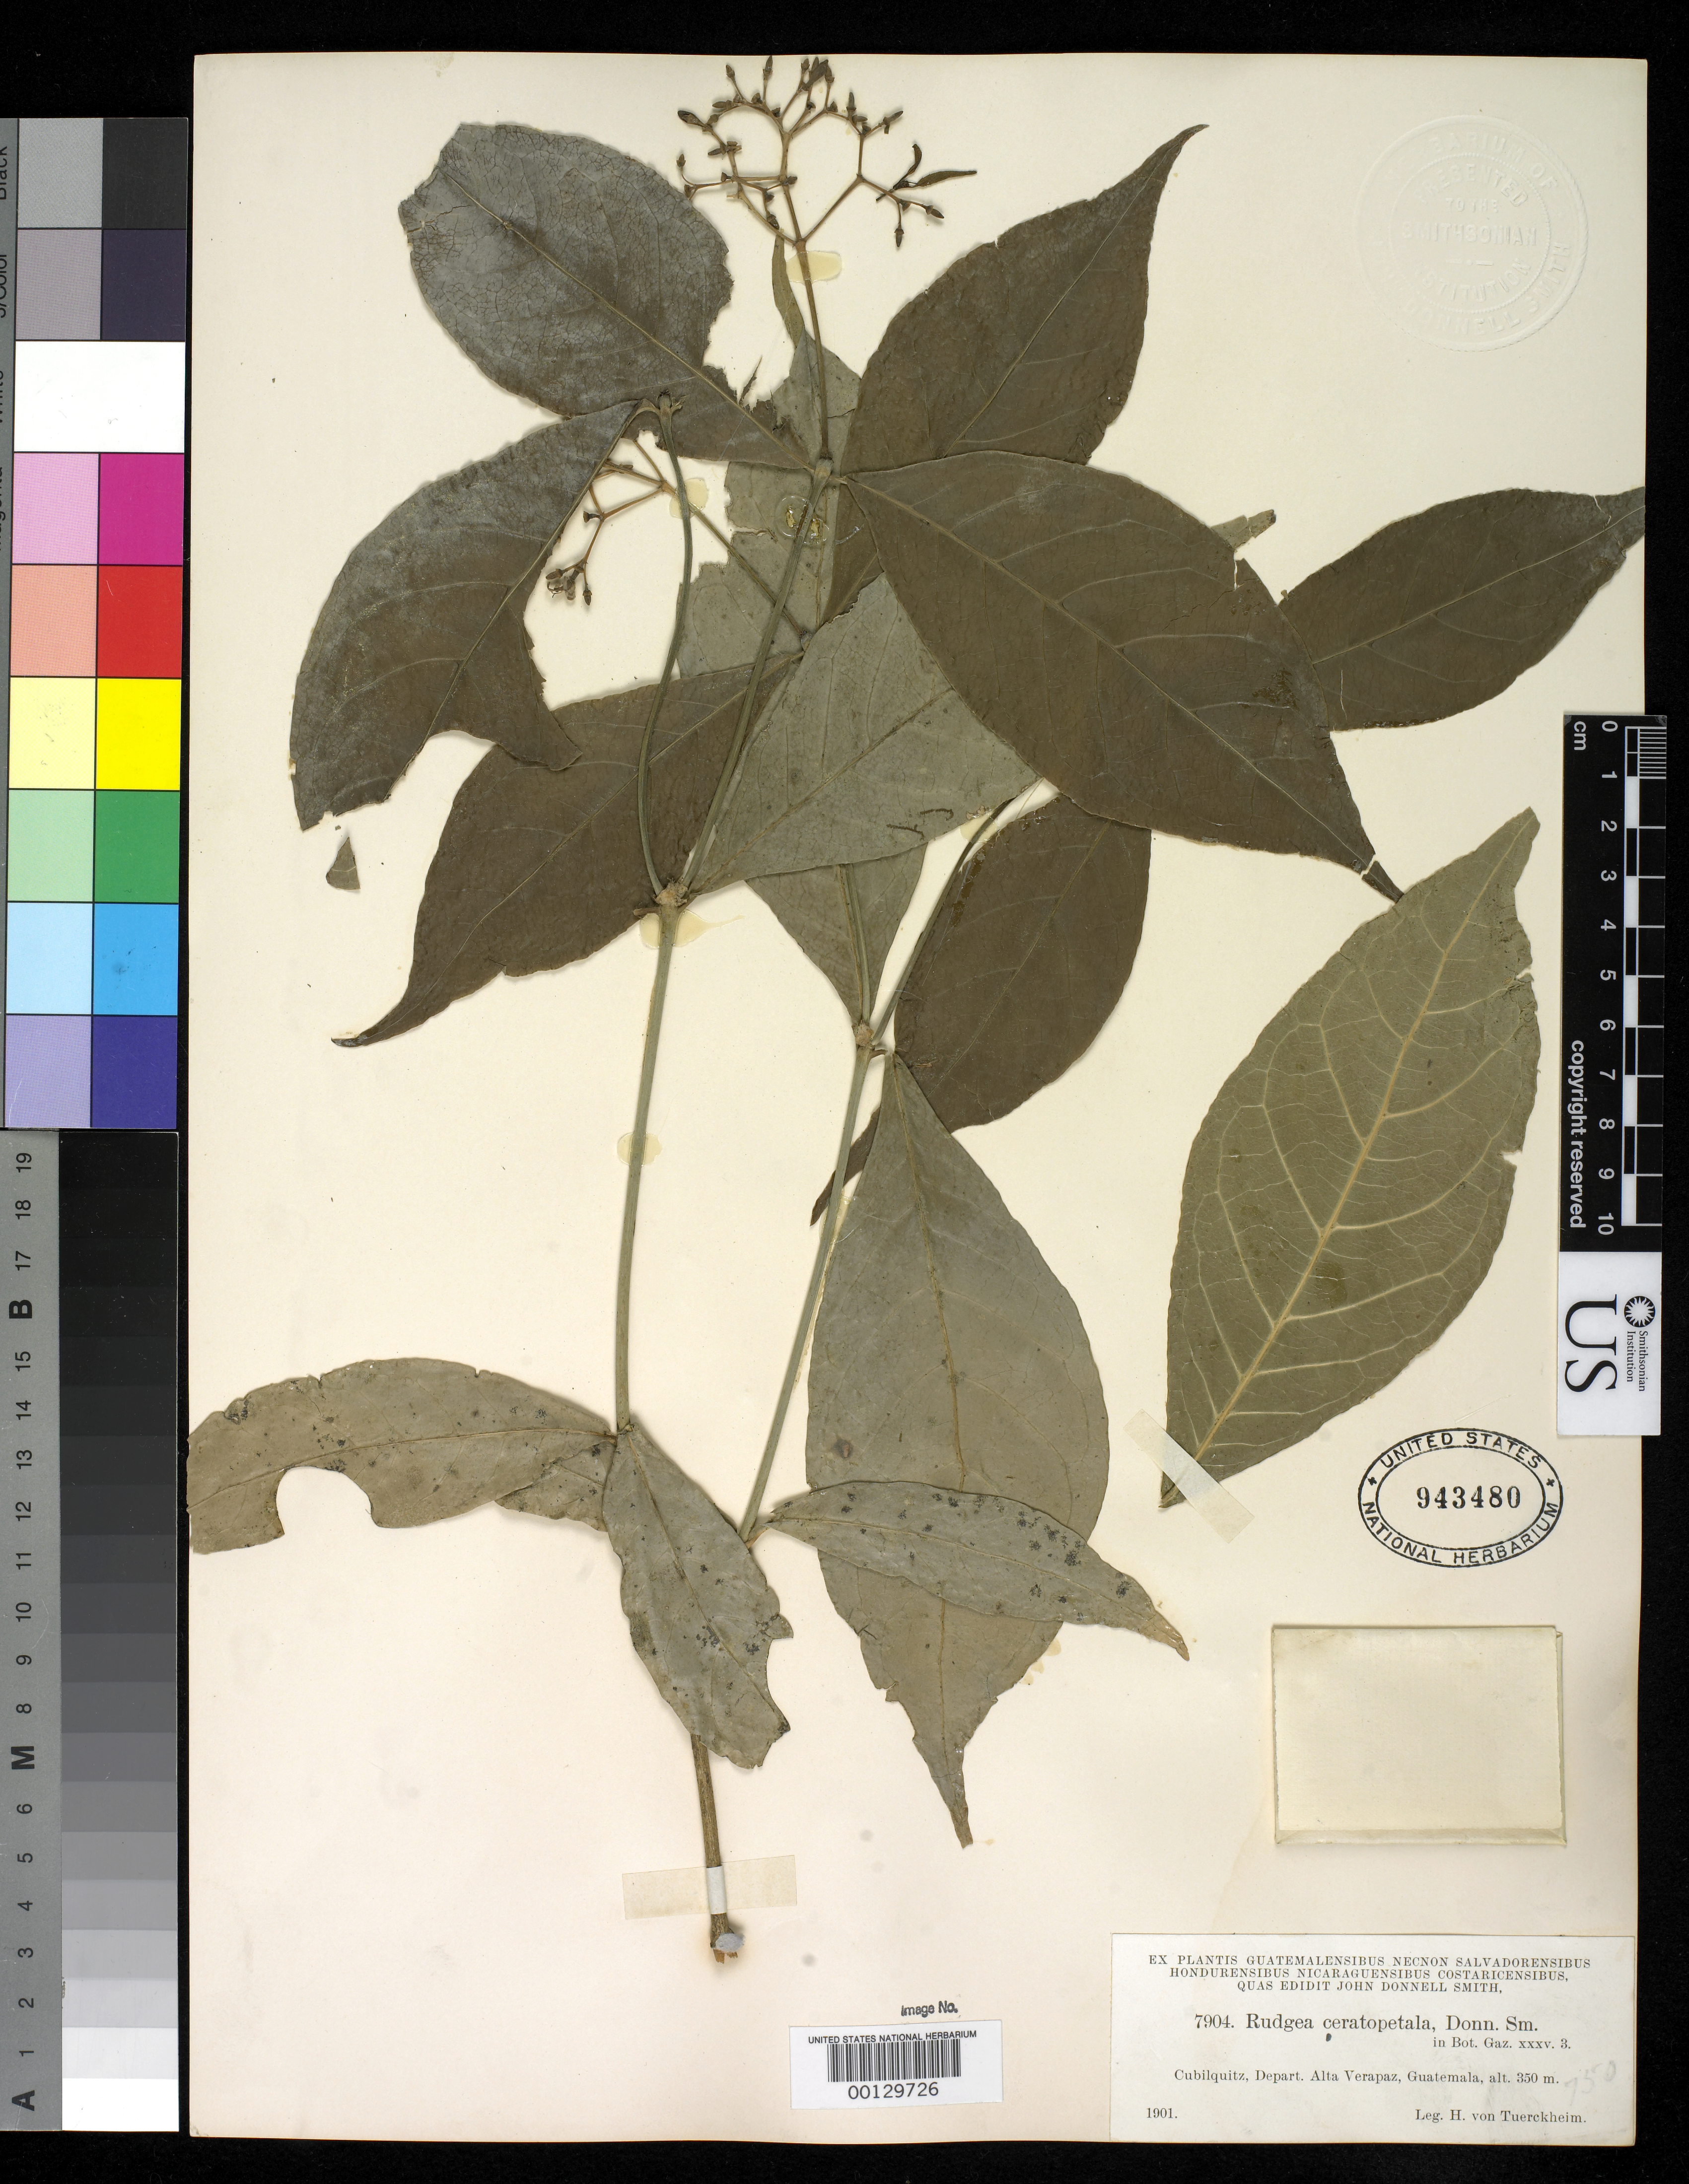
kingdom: Plantae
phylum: Tracheophyta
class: Magnoliopsida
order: Gentianales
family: Rubiaceae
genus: Rudgea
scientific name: Rudgea ceratopetala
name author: Donn. Sm.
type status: Type Collection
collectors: H. von Türckheim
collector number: J.D.S. 7904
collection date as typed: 1901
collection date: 1901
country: Guatemala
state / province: Alta Verapaz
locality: Cubilquitz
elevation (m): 350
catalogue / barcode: US 943480